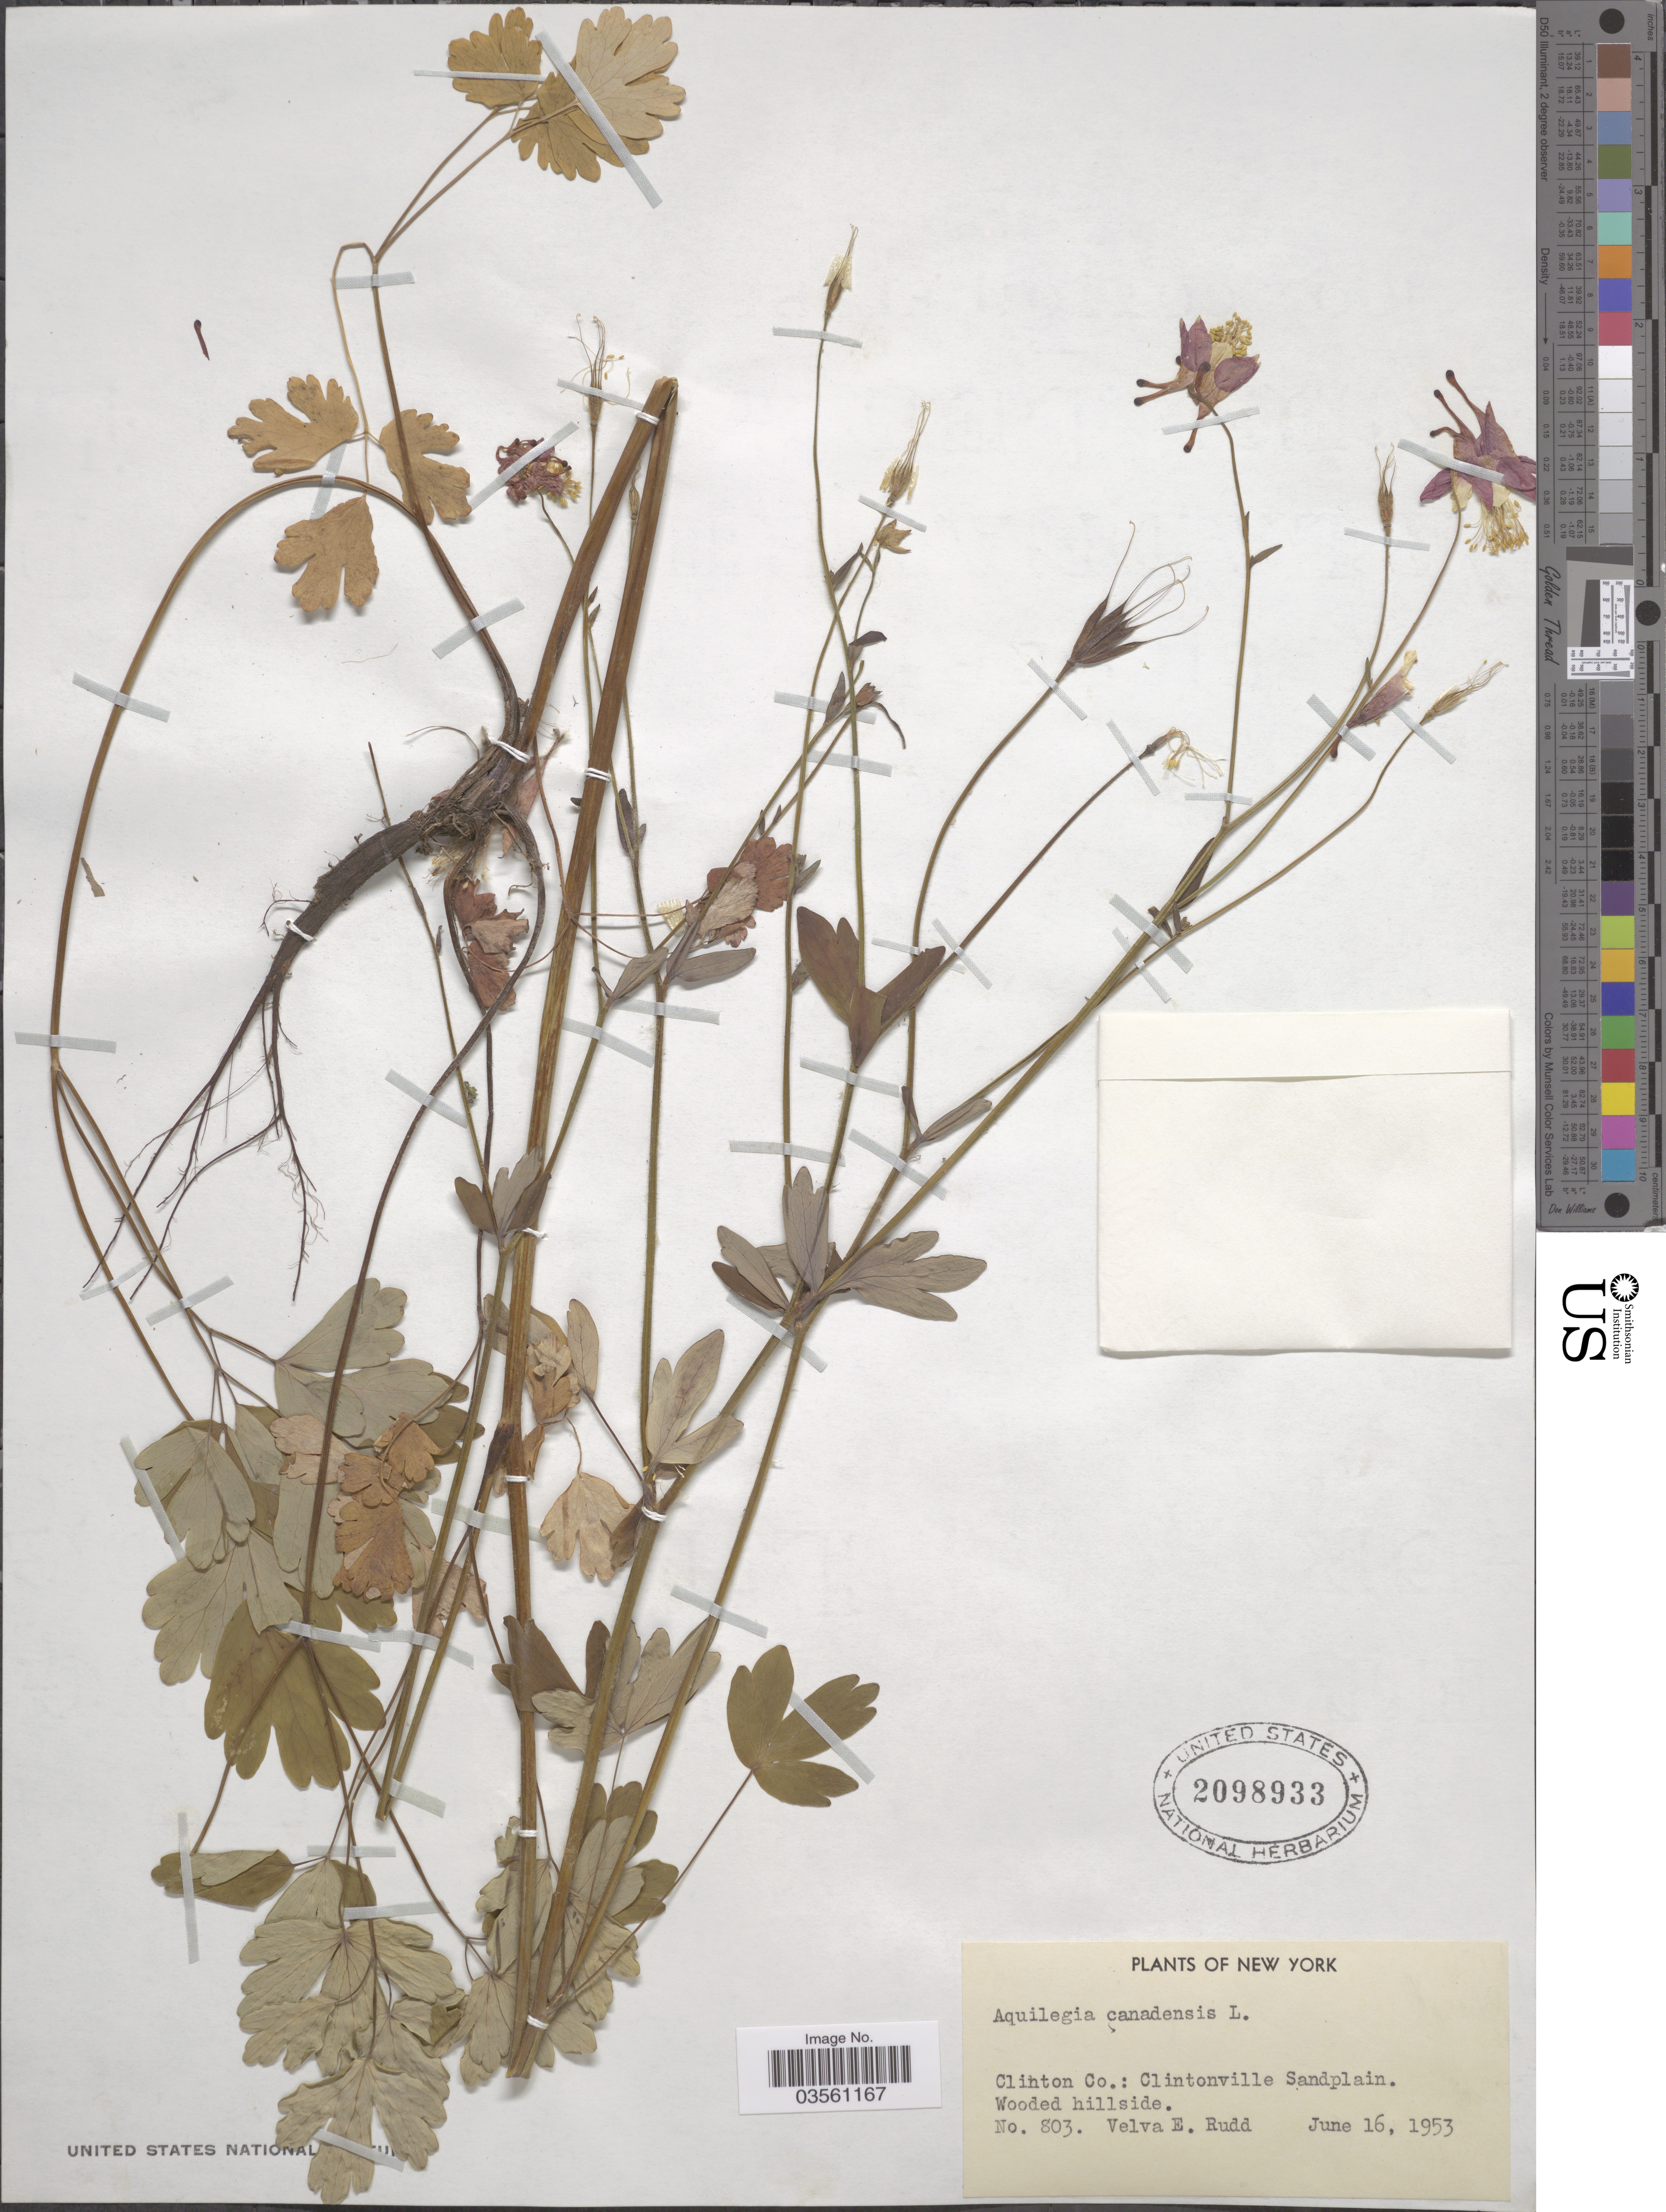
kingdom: Plantae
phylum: Tracheophyta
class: Magnoliopsida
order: Ranunculales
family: Ranunculaceae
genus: Aquilegia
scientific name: Aquilegia canadensis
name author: L.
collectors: V. E. Rudd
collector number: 803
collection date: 1953-06-16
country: United States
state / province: New York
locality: Clinton Co.: Clintonville Sandplain.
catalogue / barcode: US 2098933